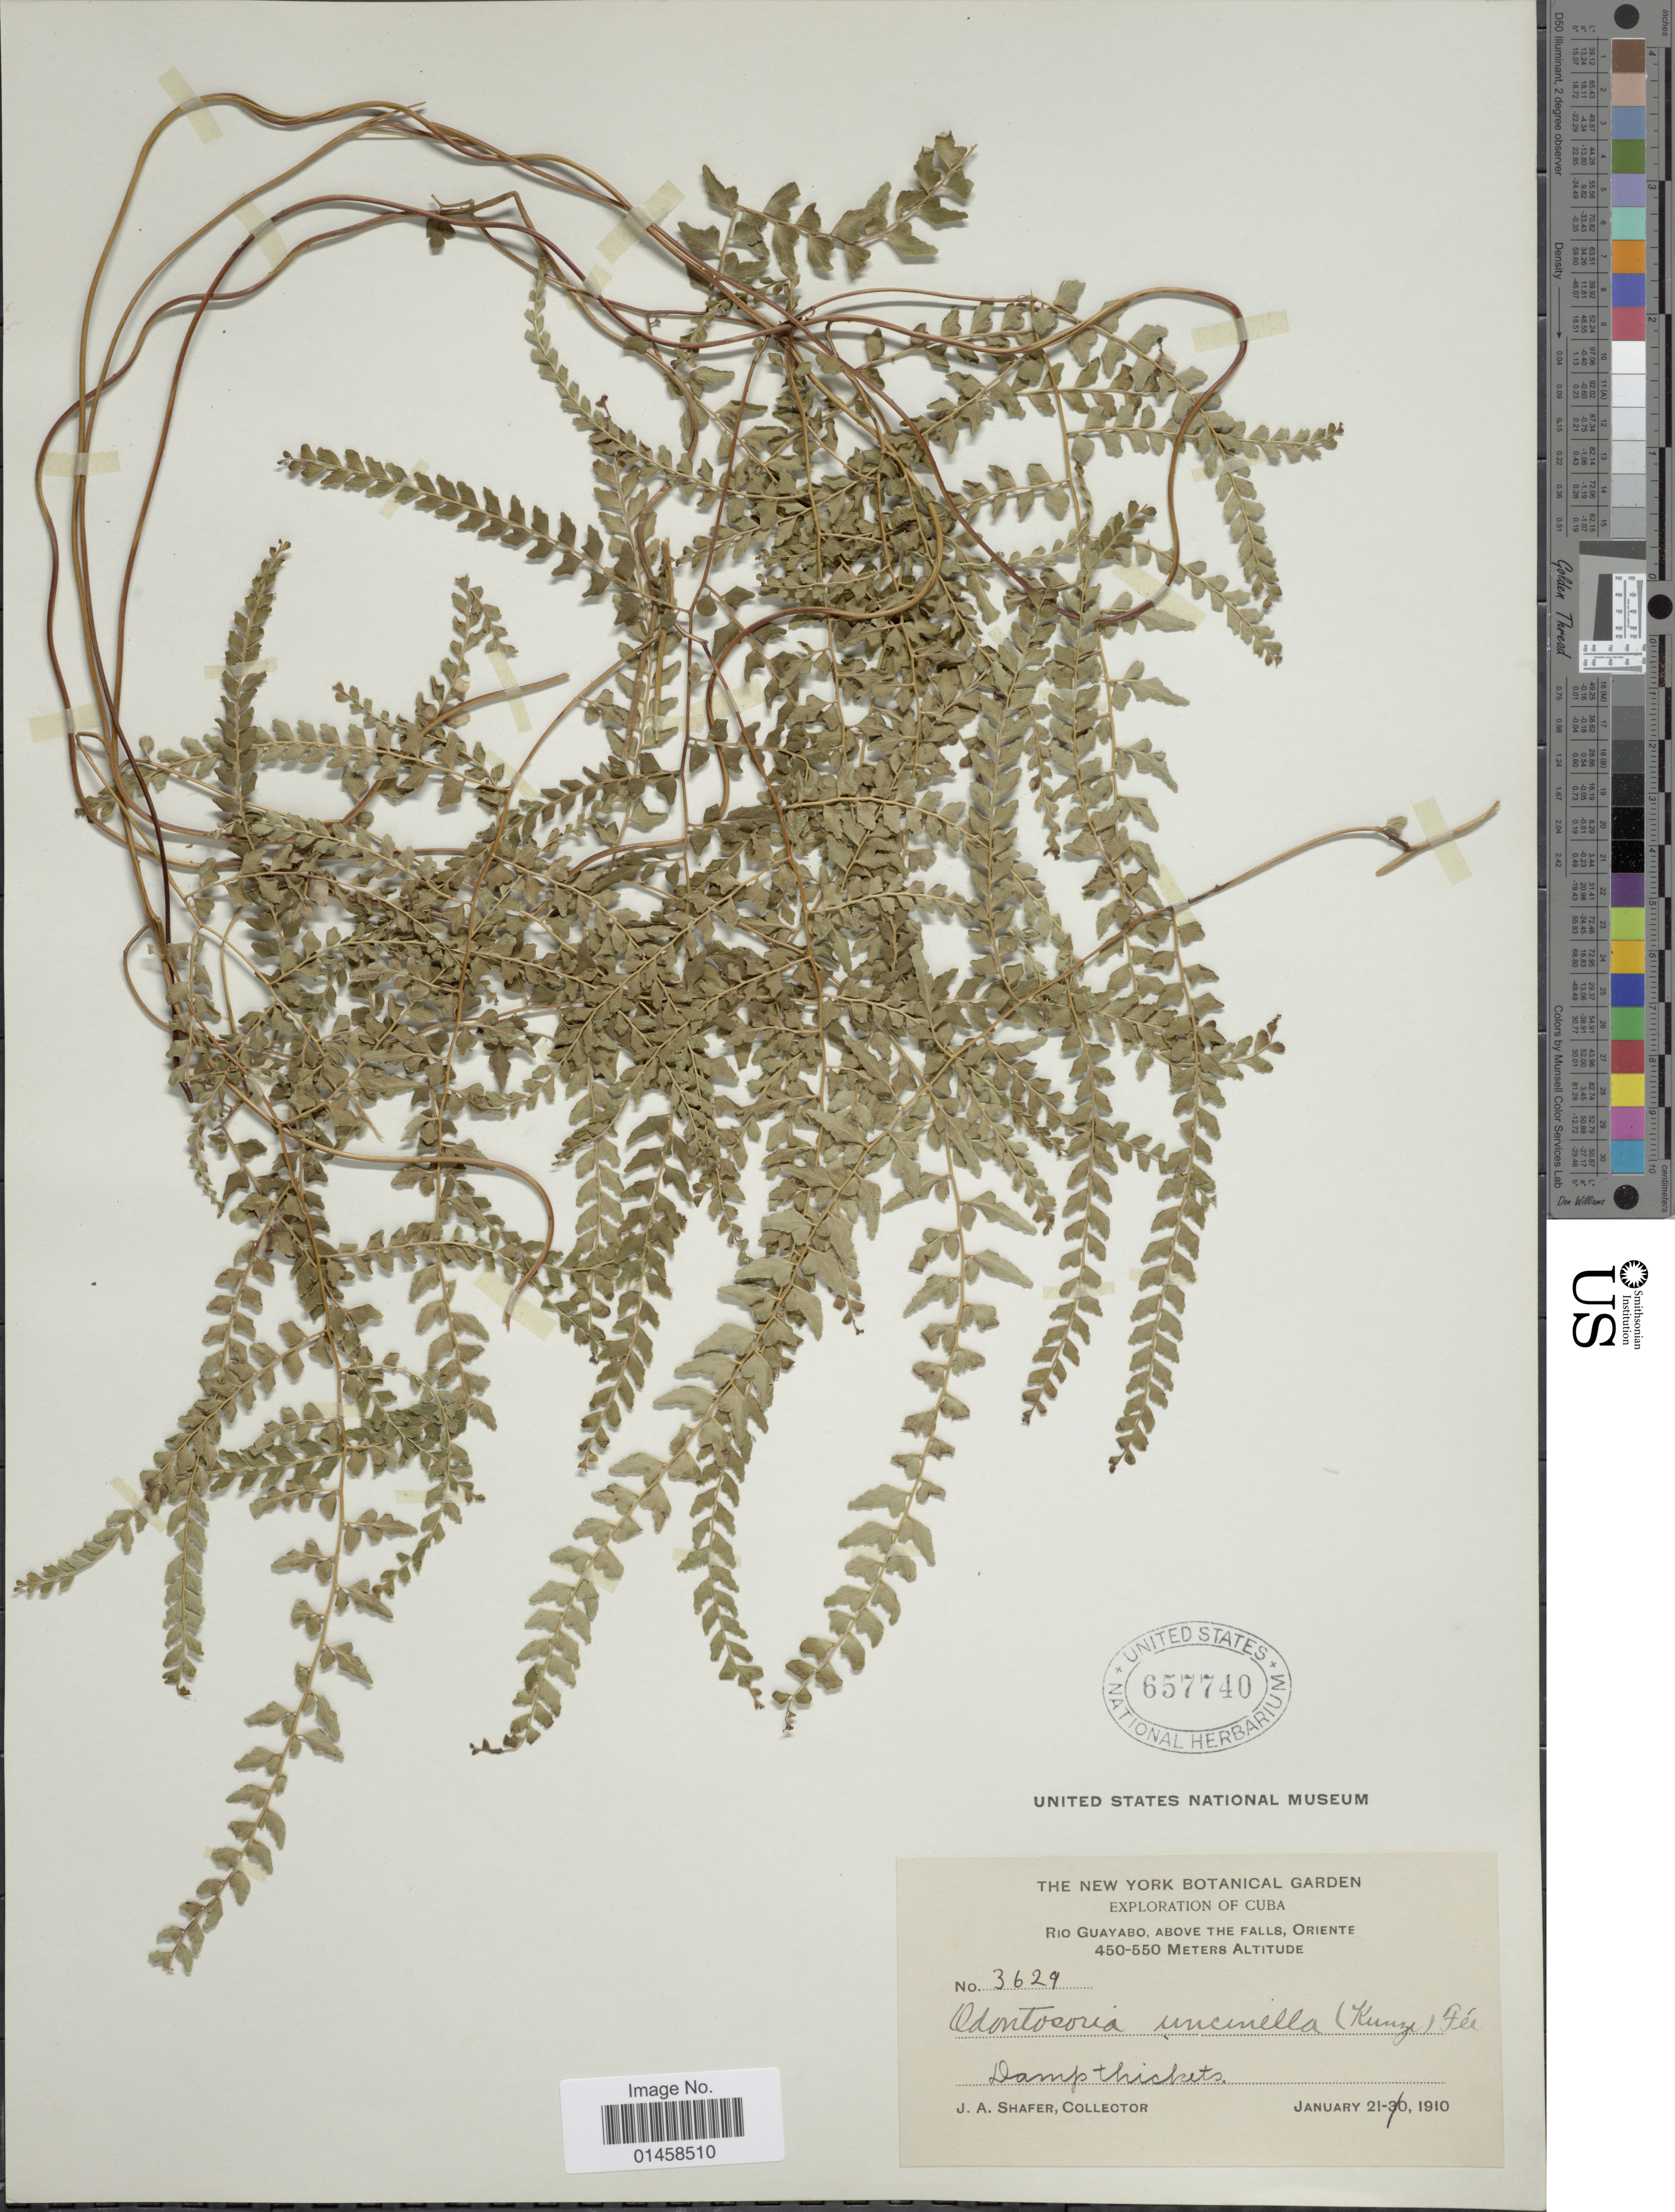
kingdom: Plantae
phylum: Tracheophyta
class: Polypodiopsida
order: Polypodiales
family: Lindsaeaceae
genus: Odontosoria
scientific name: Odontosoria scandens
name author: (Desv.) C. Chr.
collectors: J. A. Shafer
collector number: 3629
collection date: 1910-01-21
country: Cuba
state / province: Oriente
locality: Rio Guayabo, Above the falls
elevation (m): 450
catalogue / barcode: US 657740